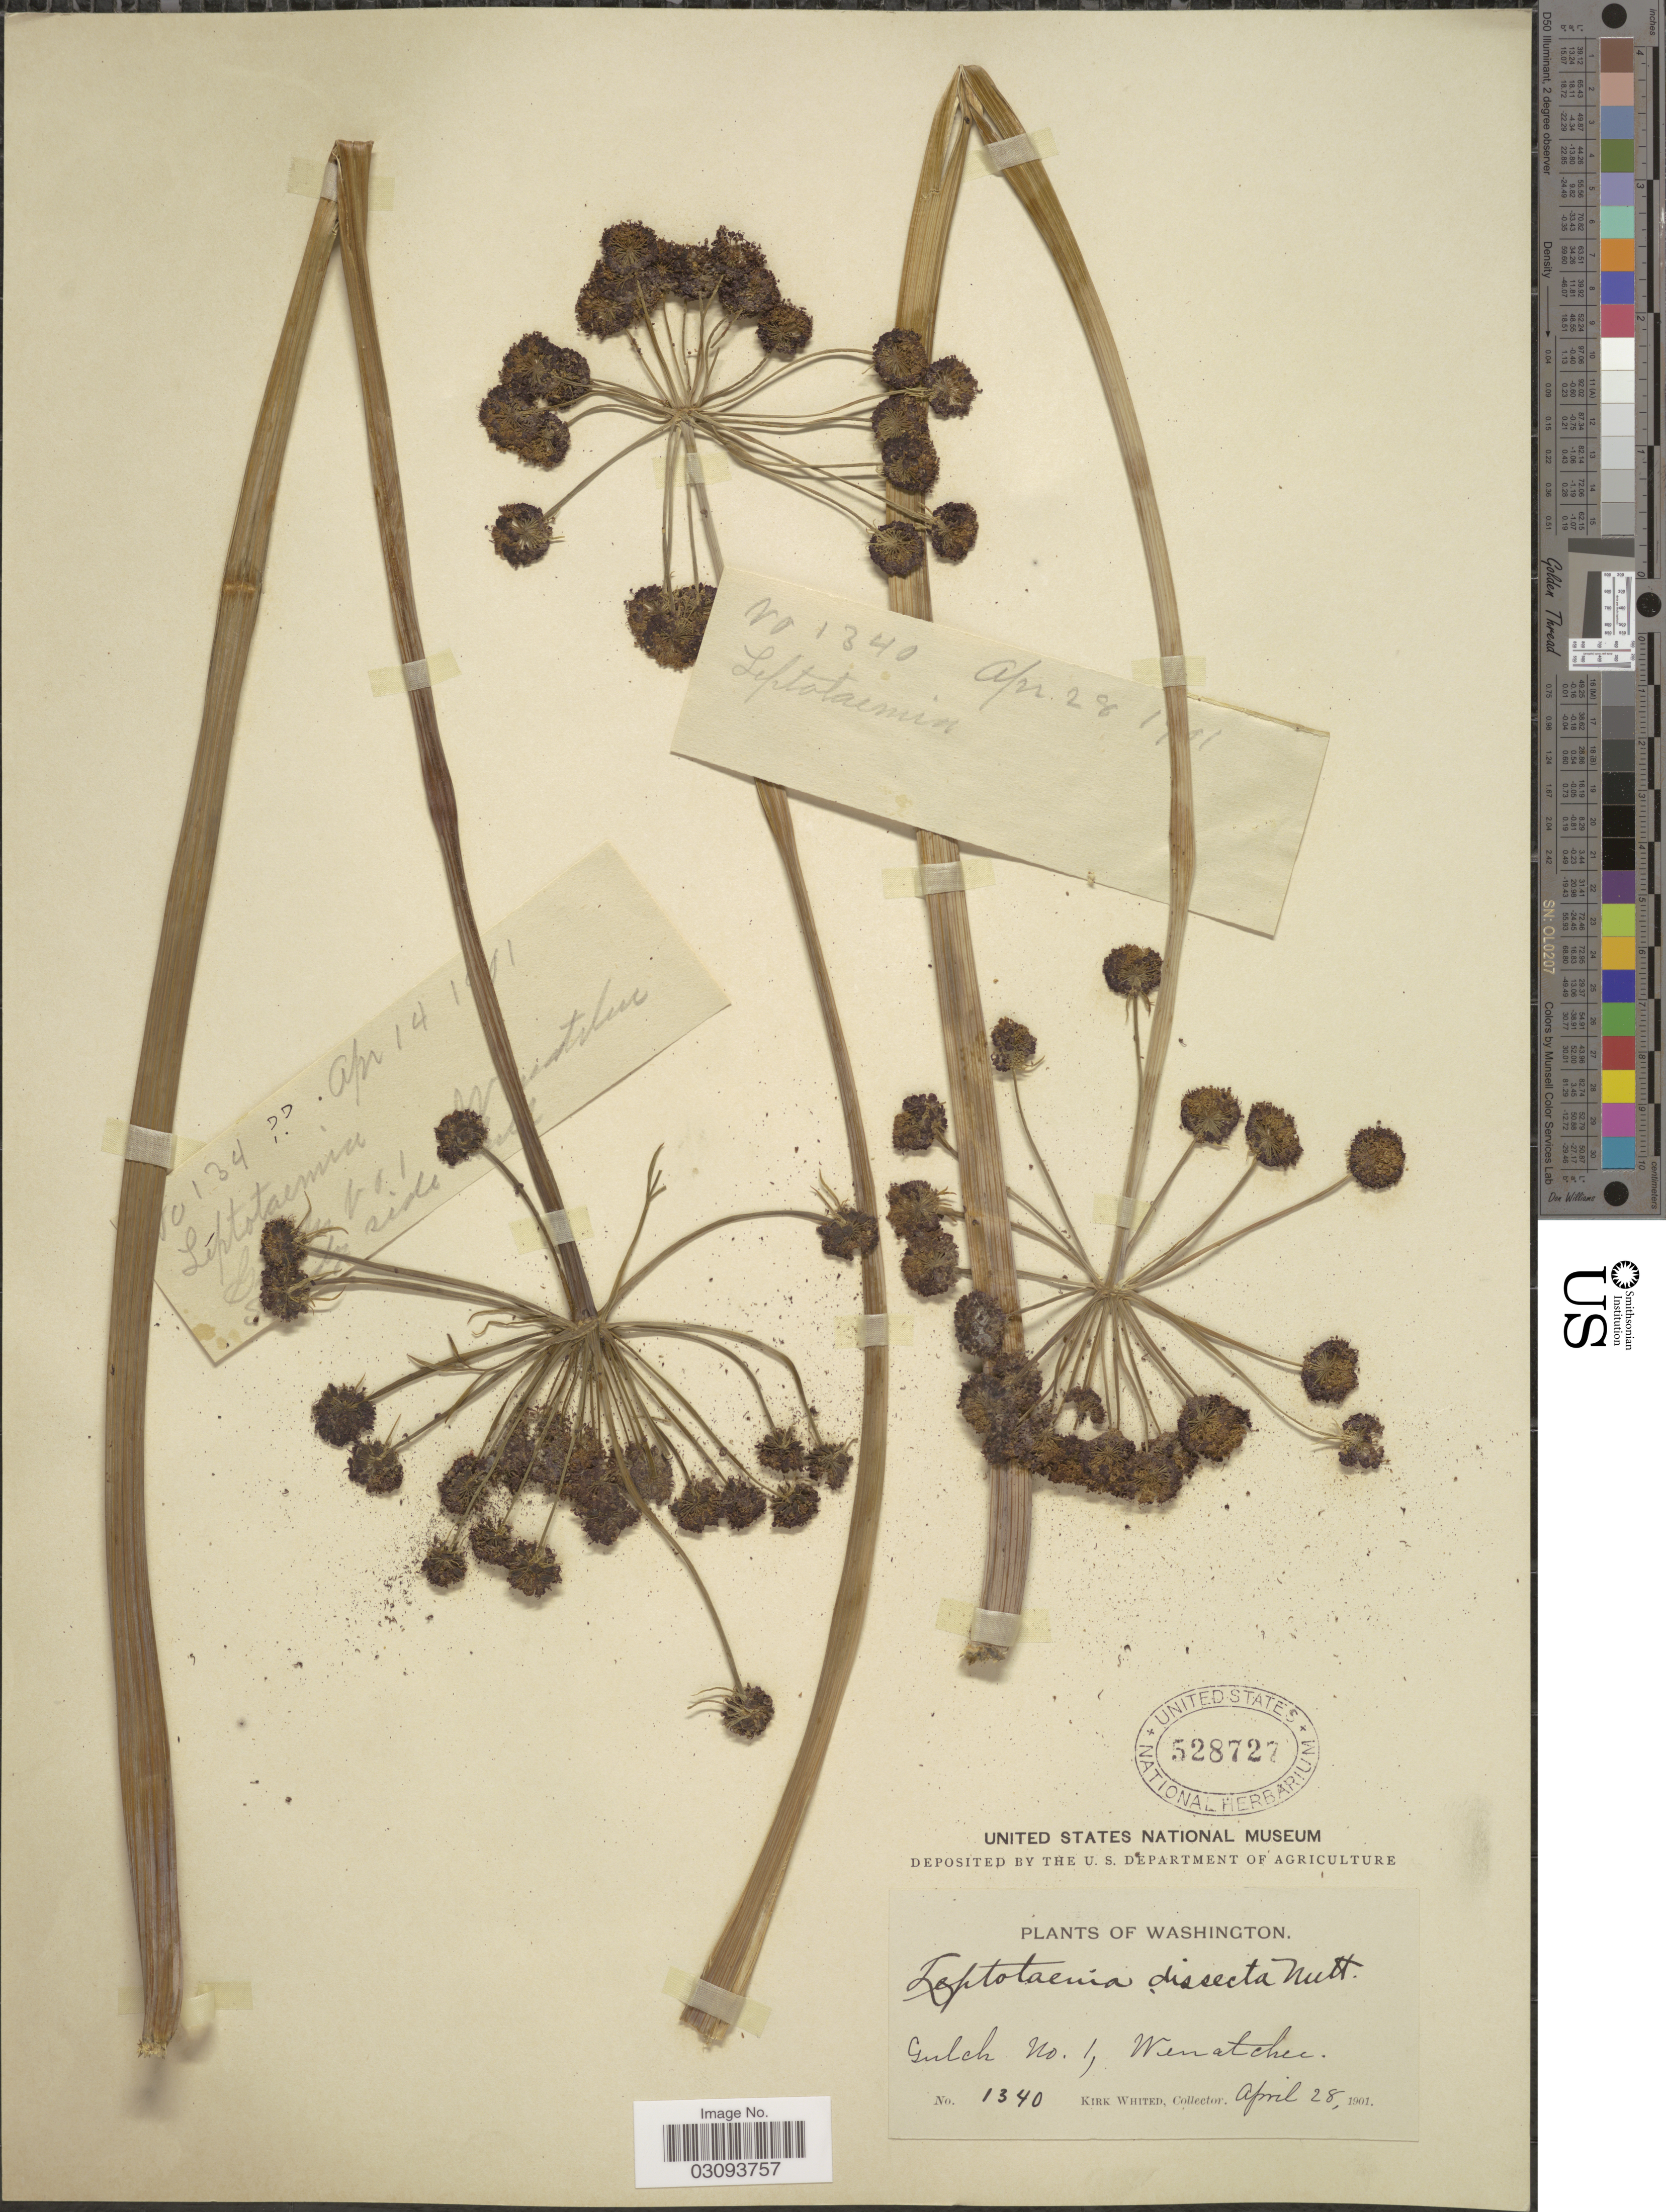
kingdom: Plantae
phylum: Tracheophyta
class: Magnoliopsida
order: Apiales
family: Apiaceae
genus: Lomatium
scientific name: Lomatium dissectum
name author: (Nutt.) Mathias & Constance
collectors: K. Whited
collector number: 1340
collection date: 1901-04-28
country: United States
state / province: Washington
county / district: Chelan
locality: Gulch No. 1, Wenatchee.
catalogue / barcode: US 528727